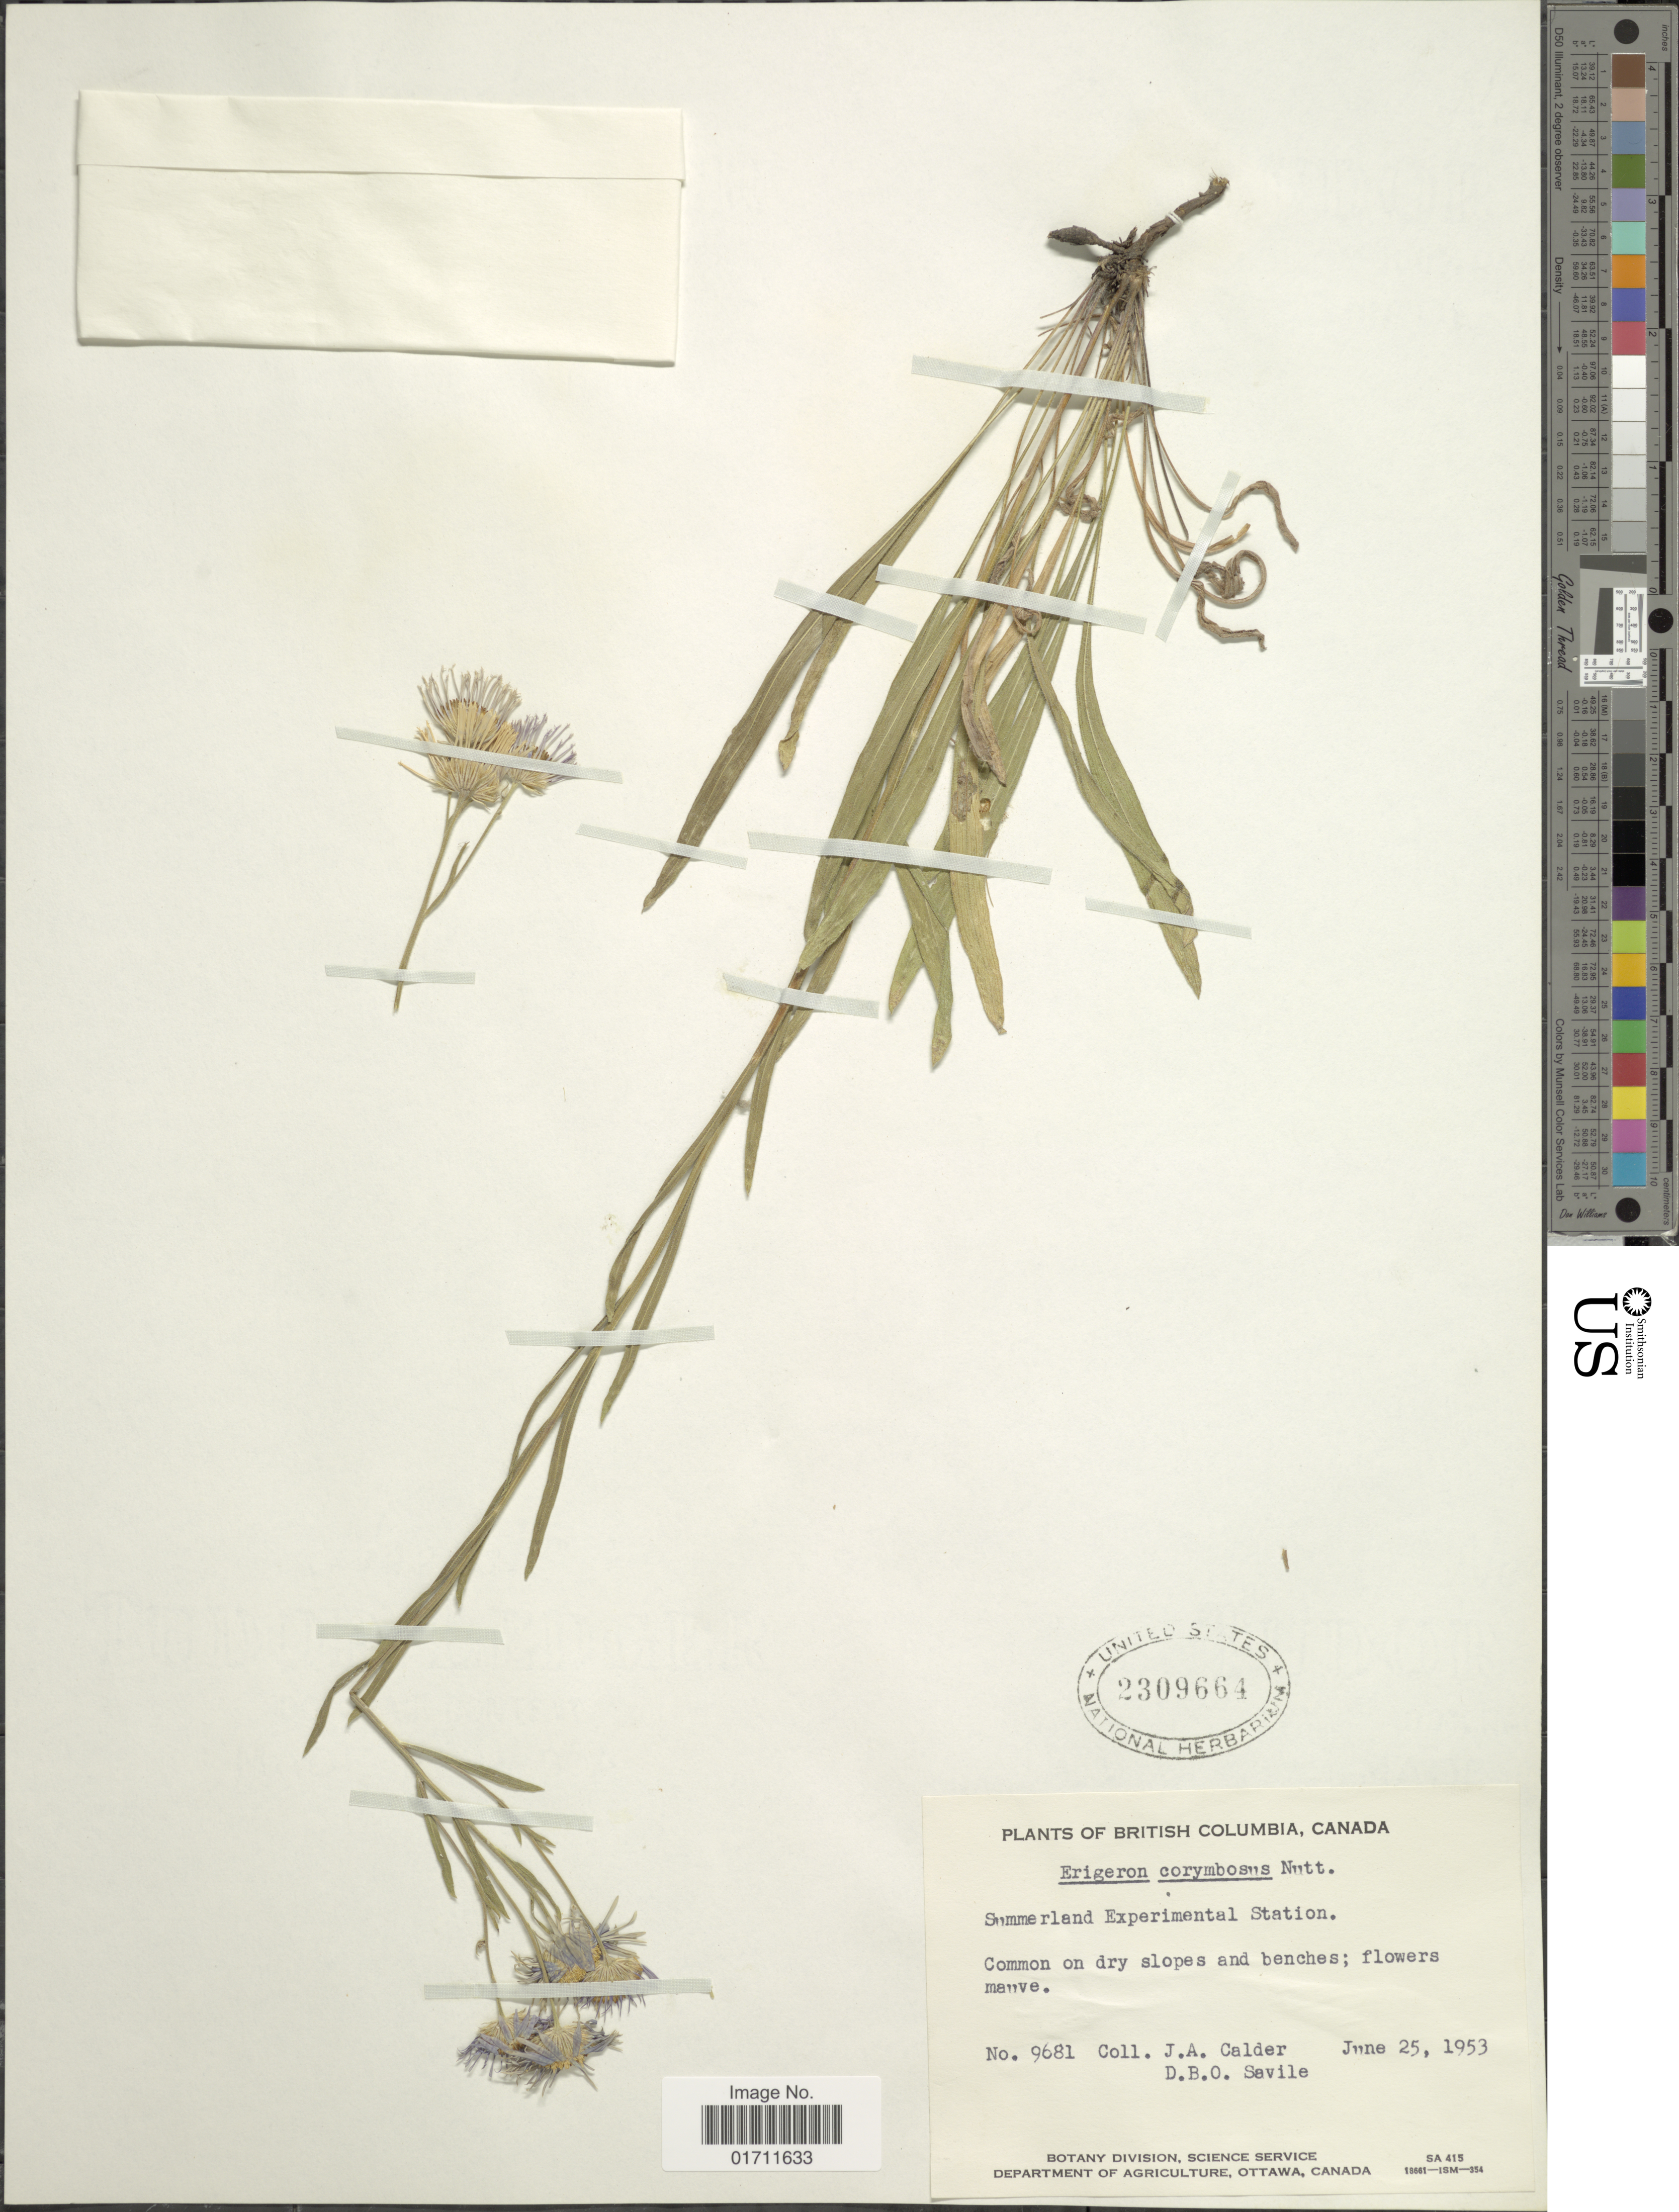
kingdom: Plantae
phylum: Tracheophyta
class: Magnoliopsida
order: Asterales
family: Asteraceae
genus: Erigeron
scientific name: Erigeron corymbosus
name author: Nutt.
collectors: J. A. Calder & D. Savile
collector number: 9681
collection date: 1953-06-25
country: Canada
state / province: British Columbia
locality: Summerland Experimental Station, Common on dry slopes and benches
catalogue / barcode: US 2309664